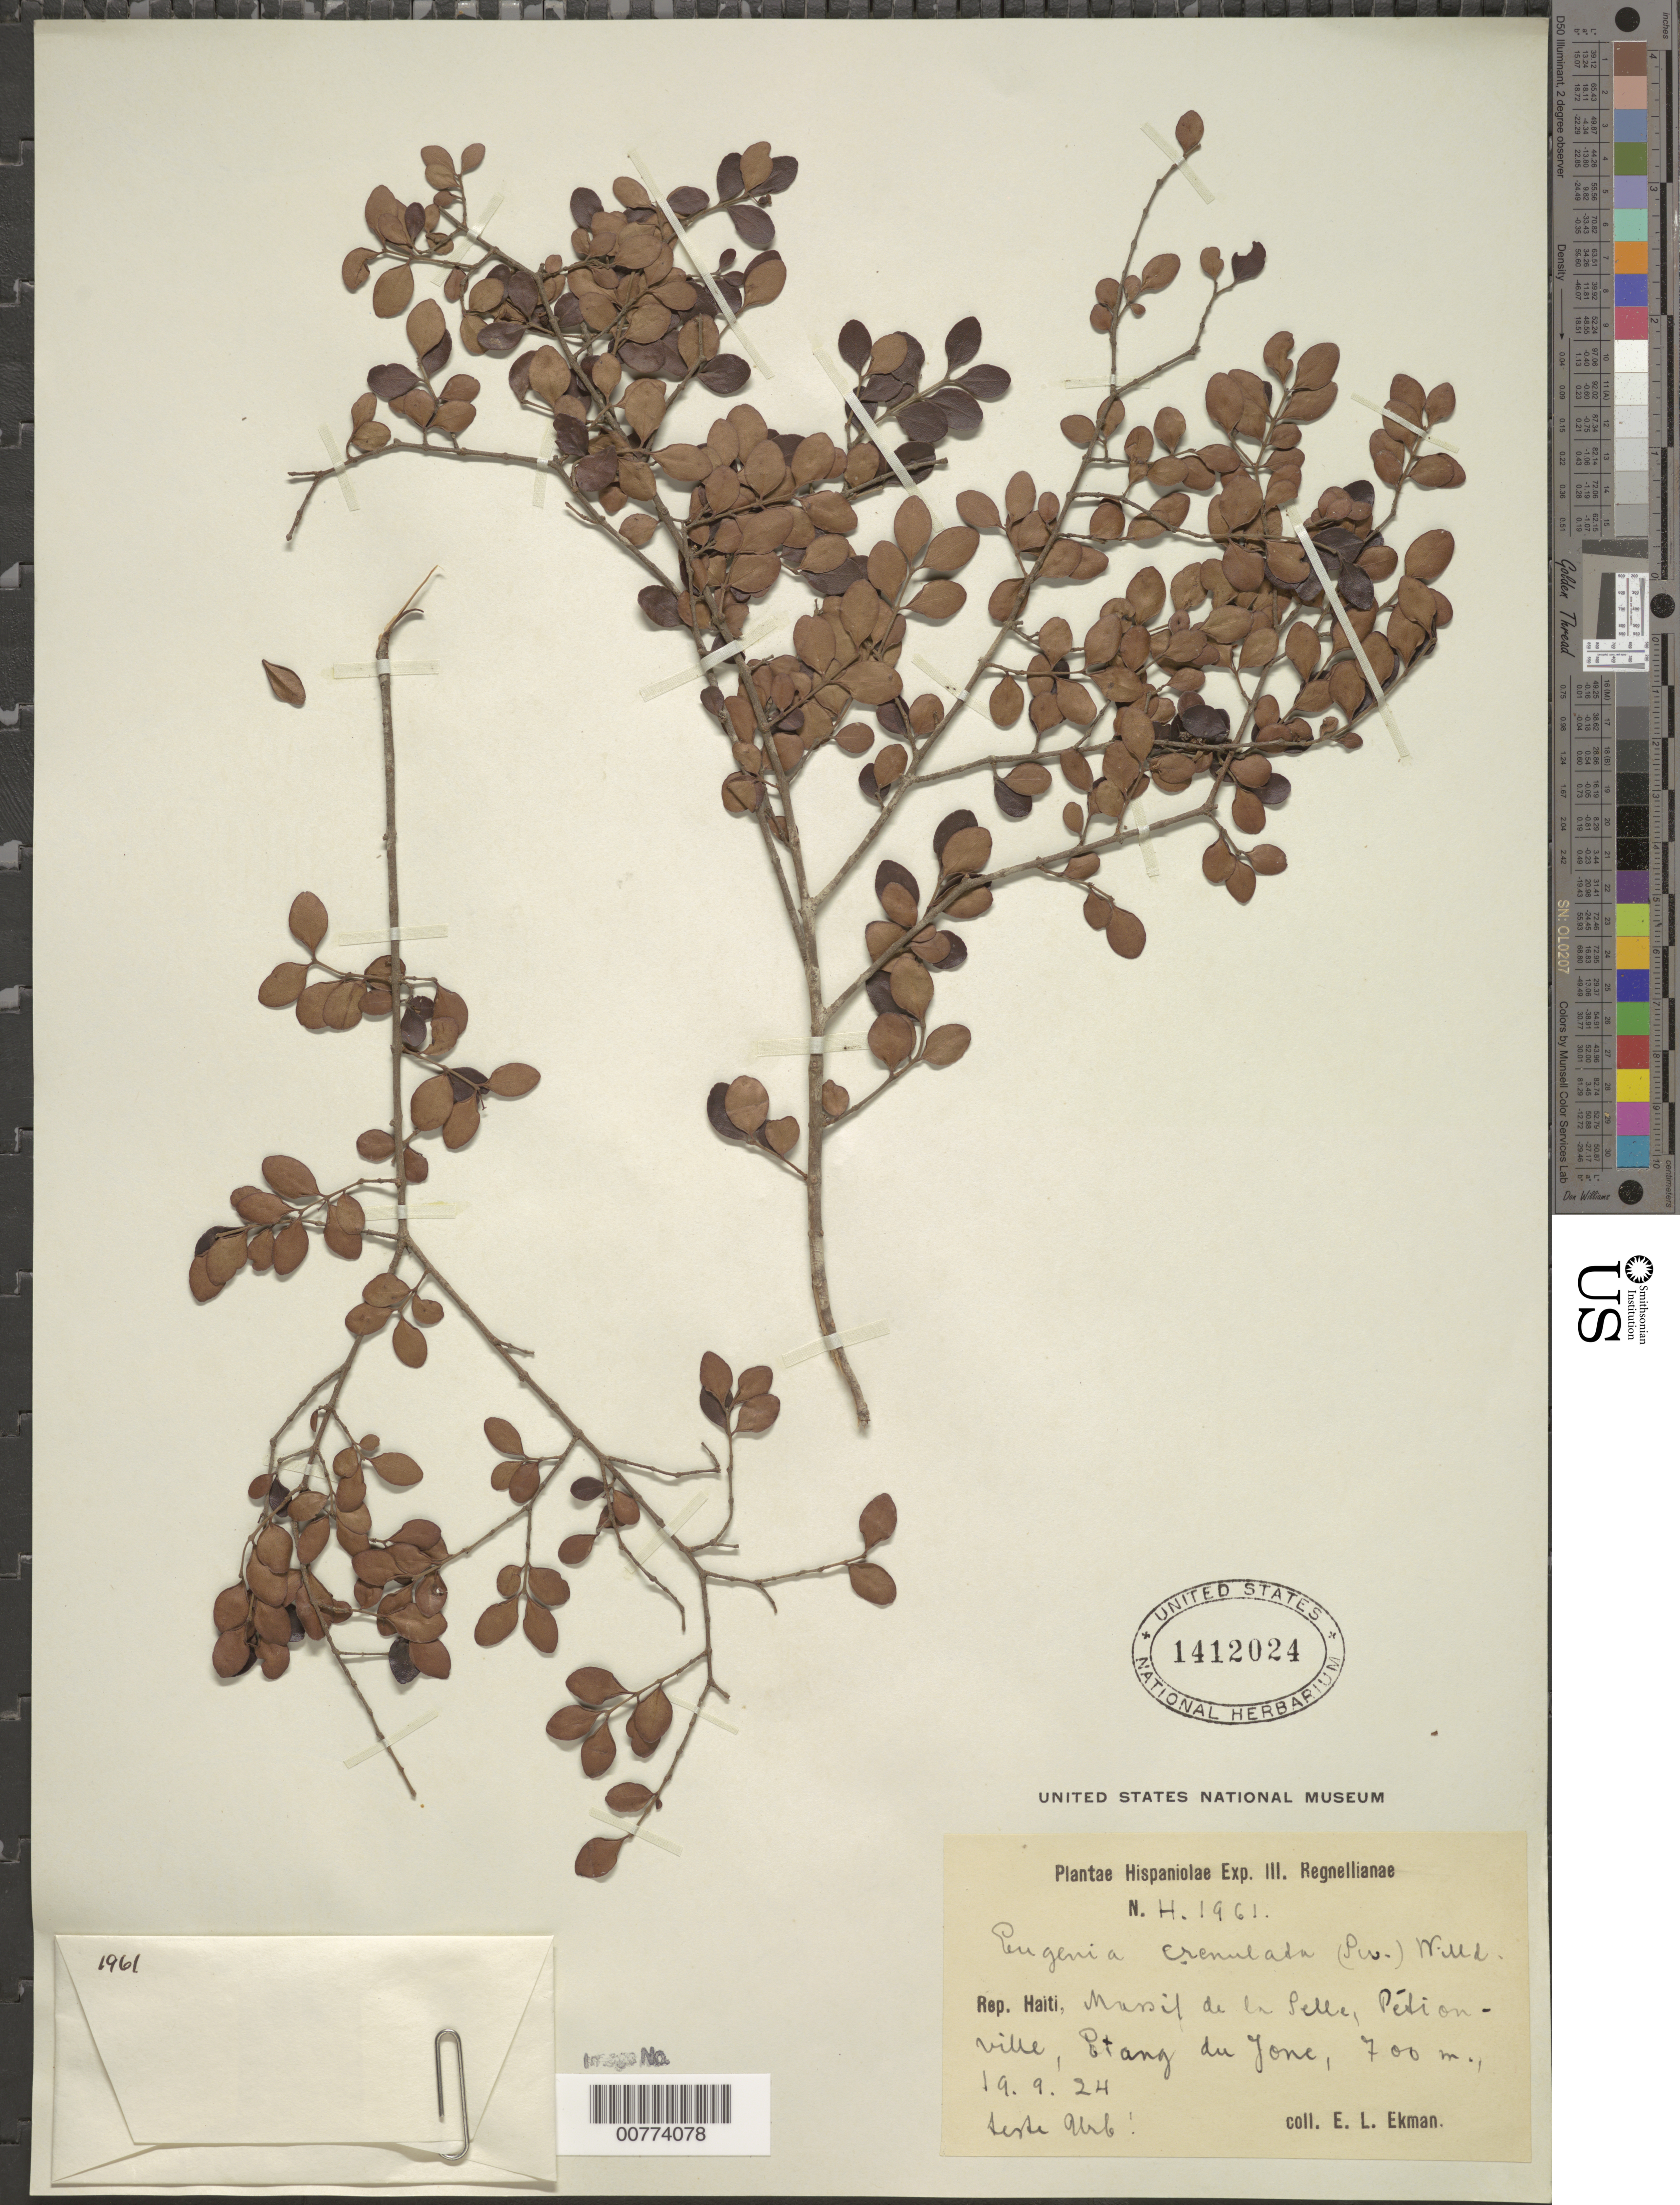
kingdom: Plantae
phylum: Tracheophyta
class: Magnoliopsida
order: Myrtales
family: Myrtaceae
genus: Eugenia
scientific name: Eugenia crenulata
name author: (Sw.) Willd.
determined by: Urban, Ignatz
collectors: E. L. Ekman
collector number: H 1961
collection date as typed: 19 Sep 1924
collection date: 1924-09-19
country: Haiti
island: Hispaniola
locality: Massif de la Selle, Pétionville, Etang du Jone.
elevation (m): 700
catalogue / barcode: US 1412024